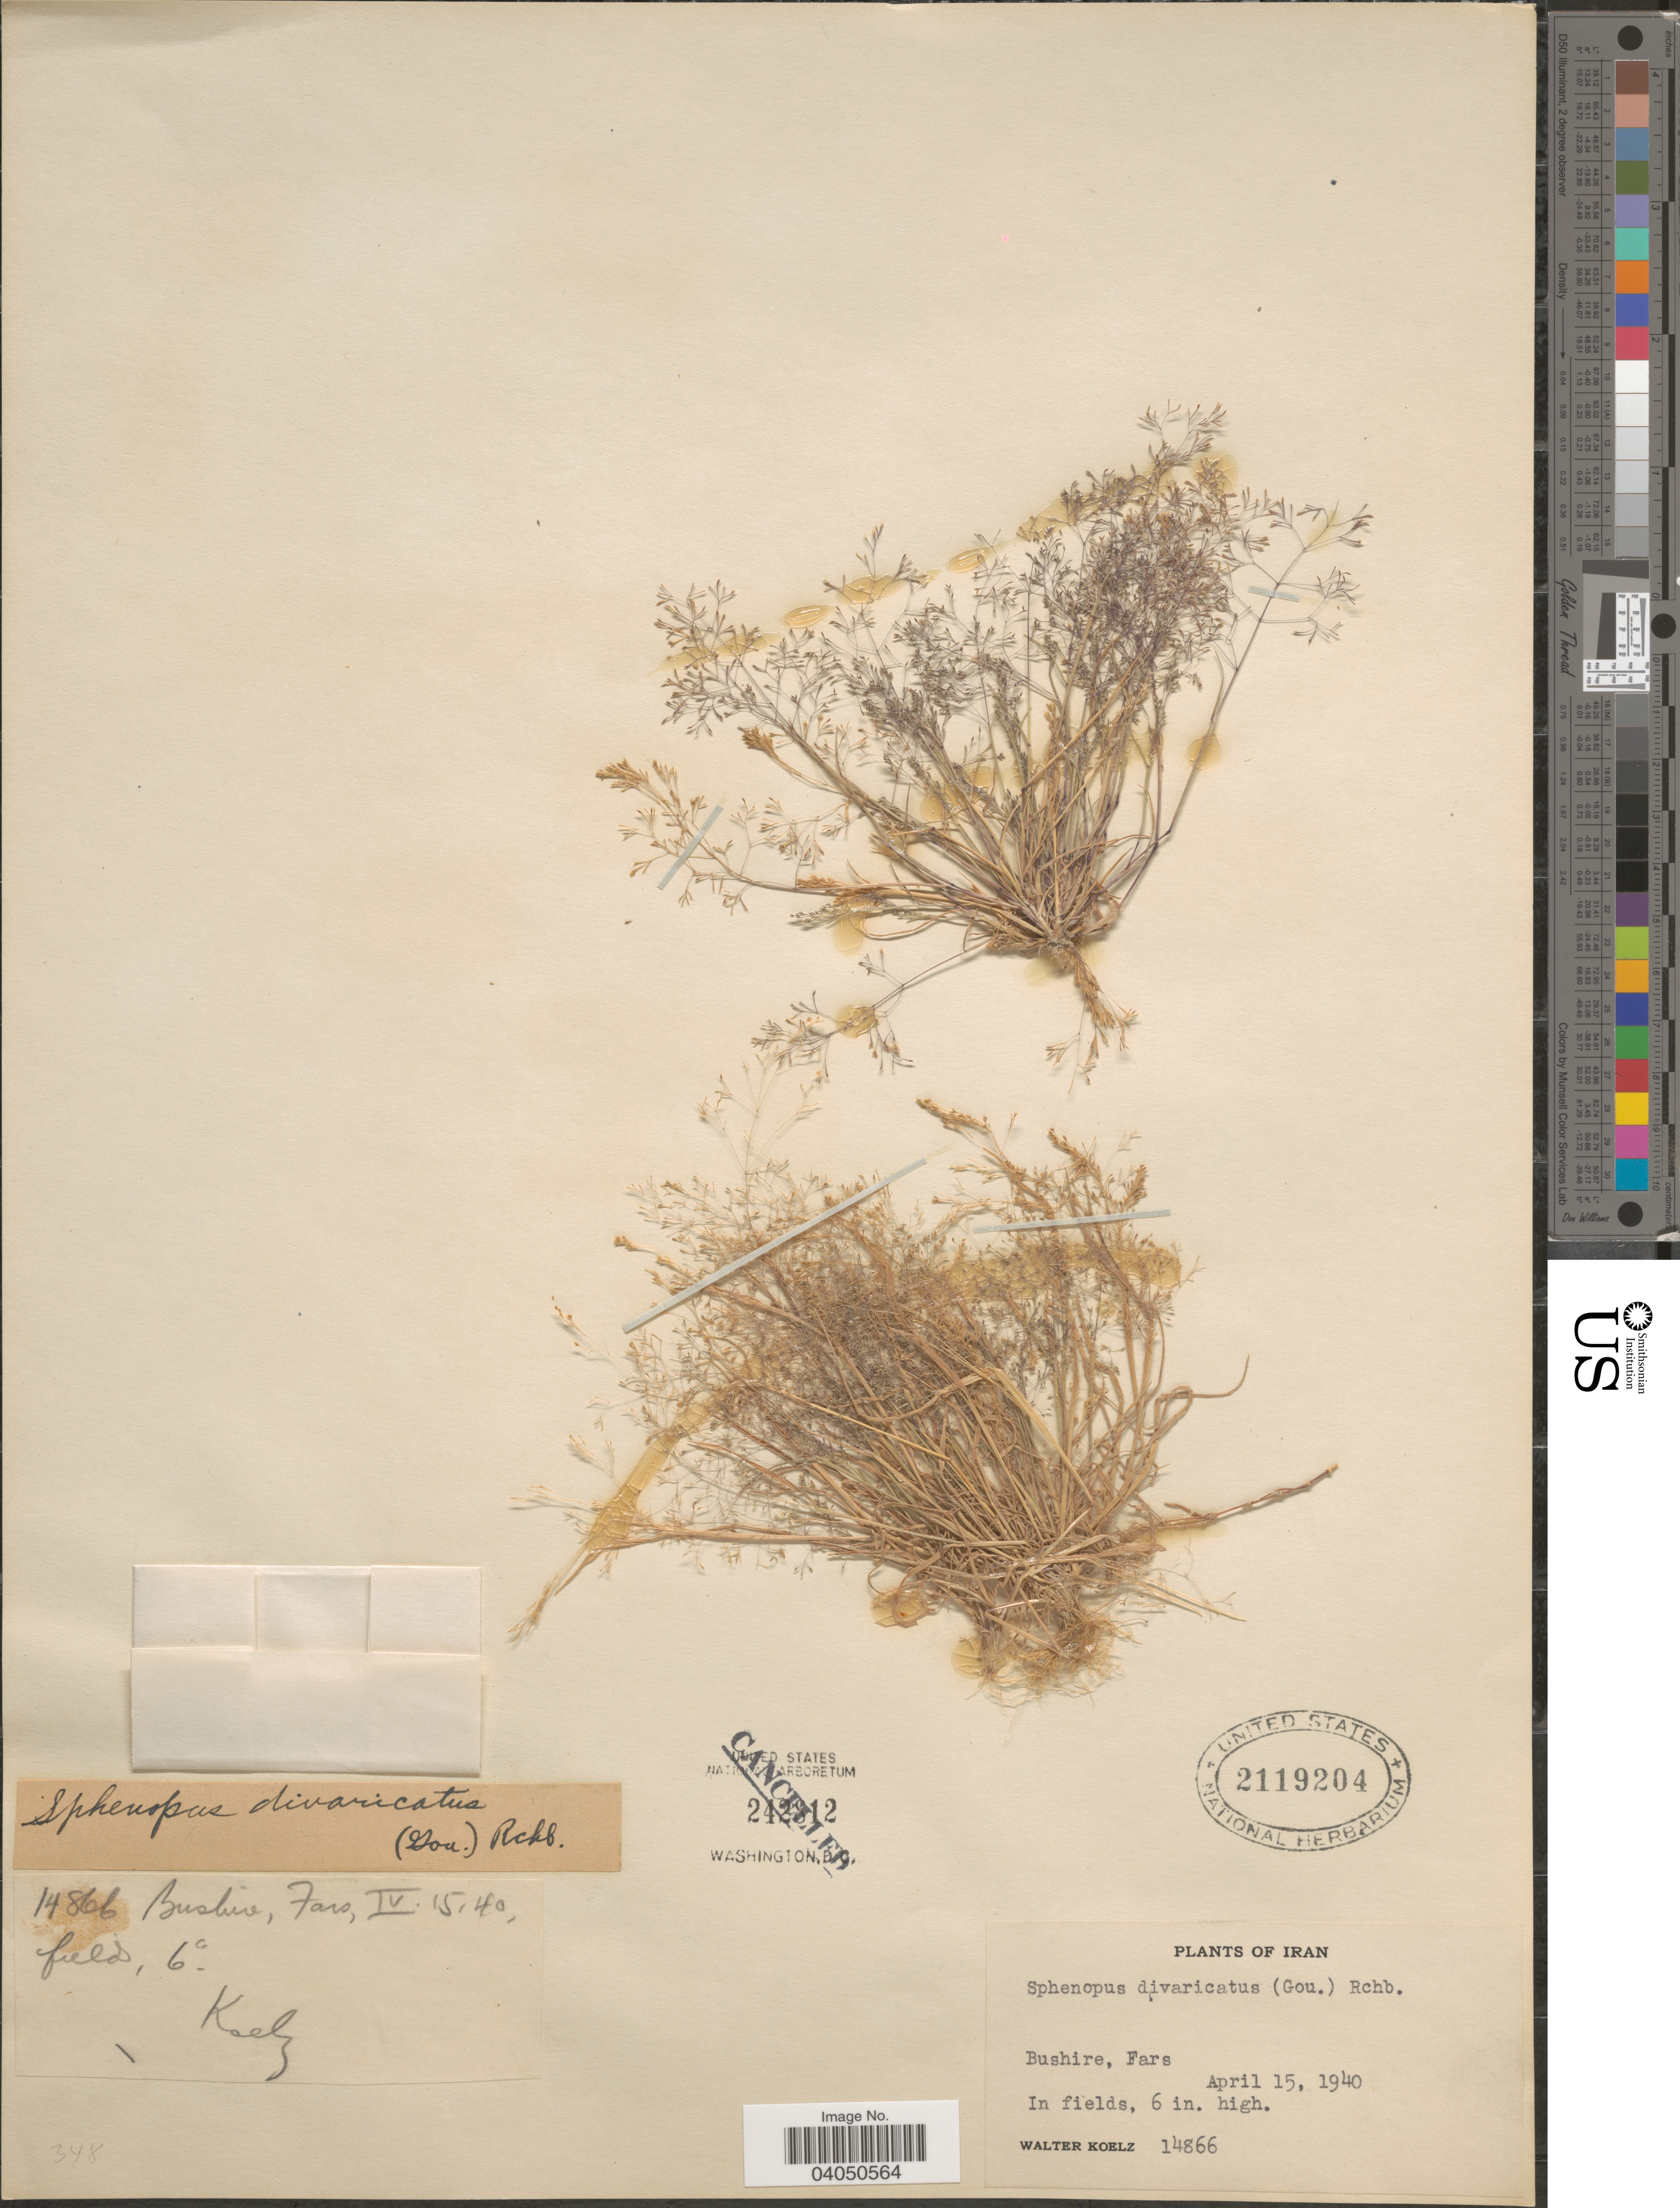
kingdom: Plantae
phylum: Tracheophyta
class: Liliopsida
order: Poales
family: Poaceae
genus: Sphenopus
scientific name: Sphenopus divaricatus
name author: (Gouan) Rchb.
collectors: W. N. Koelz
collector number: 14866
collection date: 1940-04-15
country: Iran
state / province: Fars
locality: Bushire.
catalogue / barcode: US 2119204